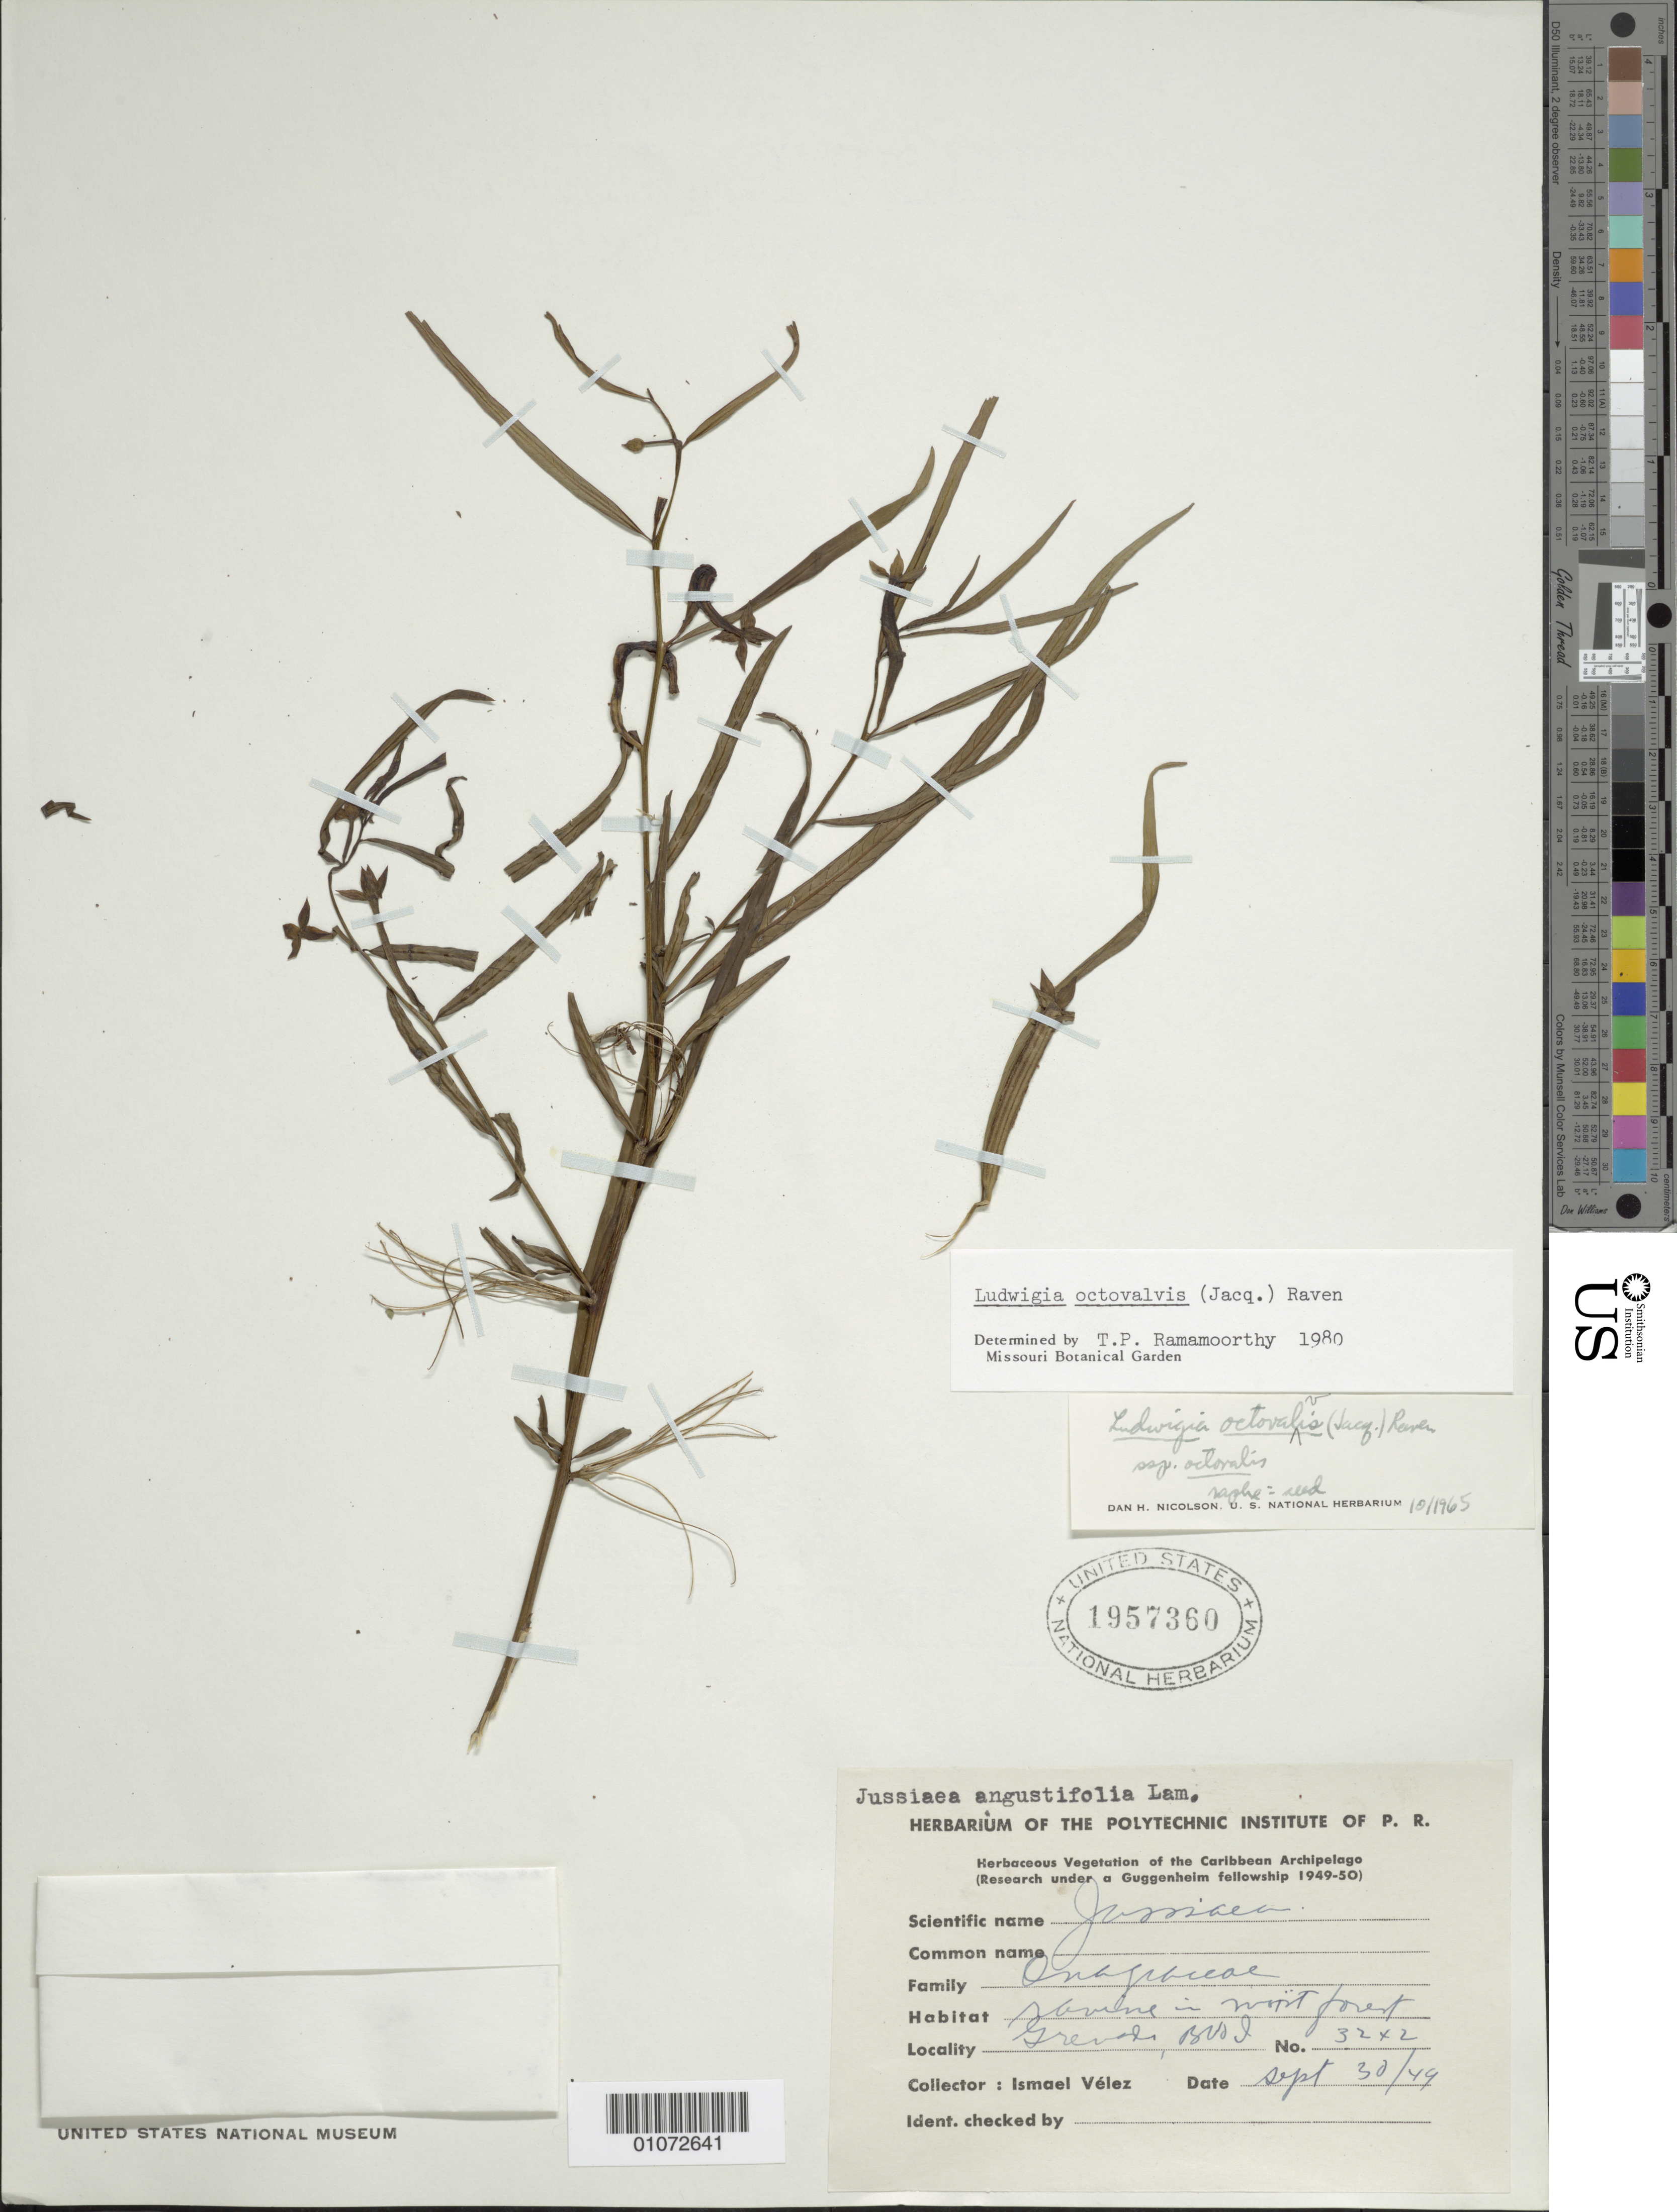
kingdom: Plantae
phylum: Tracheophyta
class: Magnoliopsida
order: Myrtales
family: Onagraceae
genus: Ludwigia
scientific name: Ludwigia octovalvis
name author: (Jacq.) P.H. Raven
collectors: I. Velez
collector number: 3242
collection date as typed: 30 Sep 1949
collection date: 1949-09-30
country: Grenada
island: Grenada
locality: Ravine in moist forest.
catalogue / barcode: US 1957360